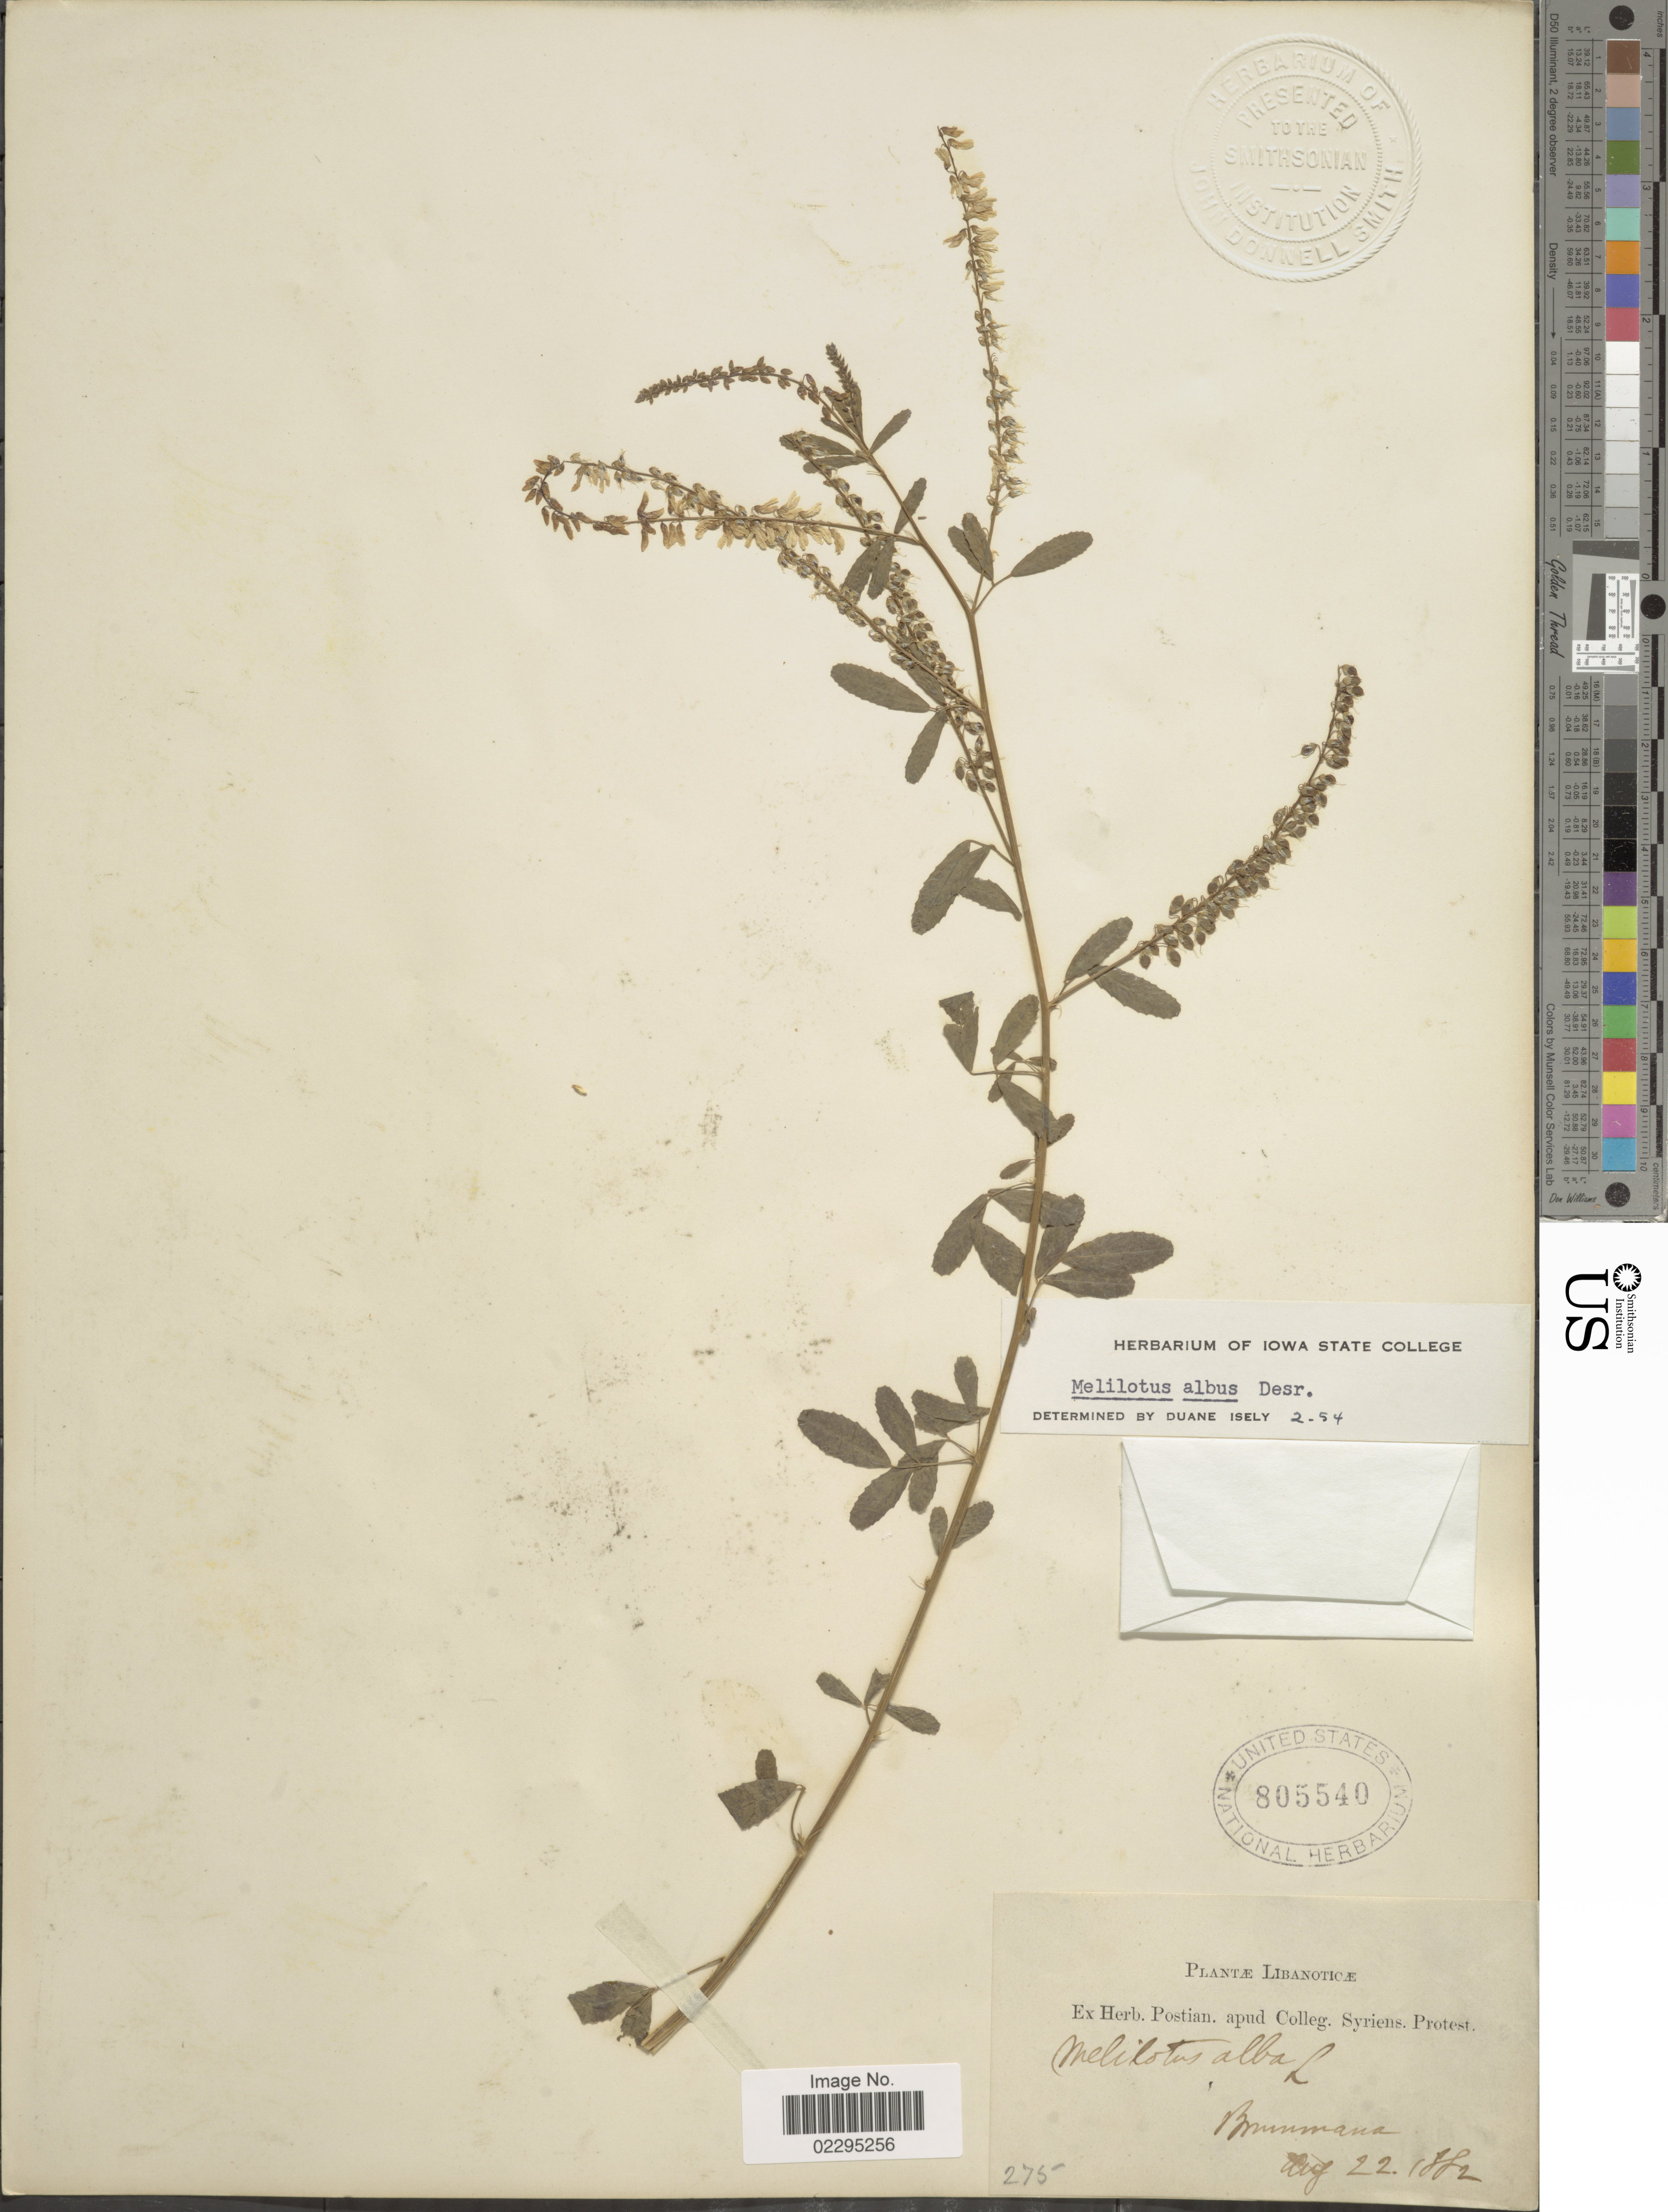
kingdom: Plantae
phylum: Tracheophyta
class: Magnoliopsida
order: Fabales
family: Fabaceae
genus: Melilotus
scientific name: Melilotus albus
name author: Medik.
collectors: ex herb. Postian. apud Colleg. Syriens. Protest. USE "Fannie P. A. Shepard" (10308853) AS PRIMARY COLLECTOR INSTEAD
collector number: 275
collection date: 1882-08-22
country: Lebanon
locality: Libanoticae. Brummana [interpreted]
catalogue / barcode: US 805540